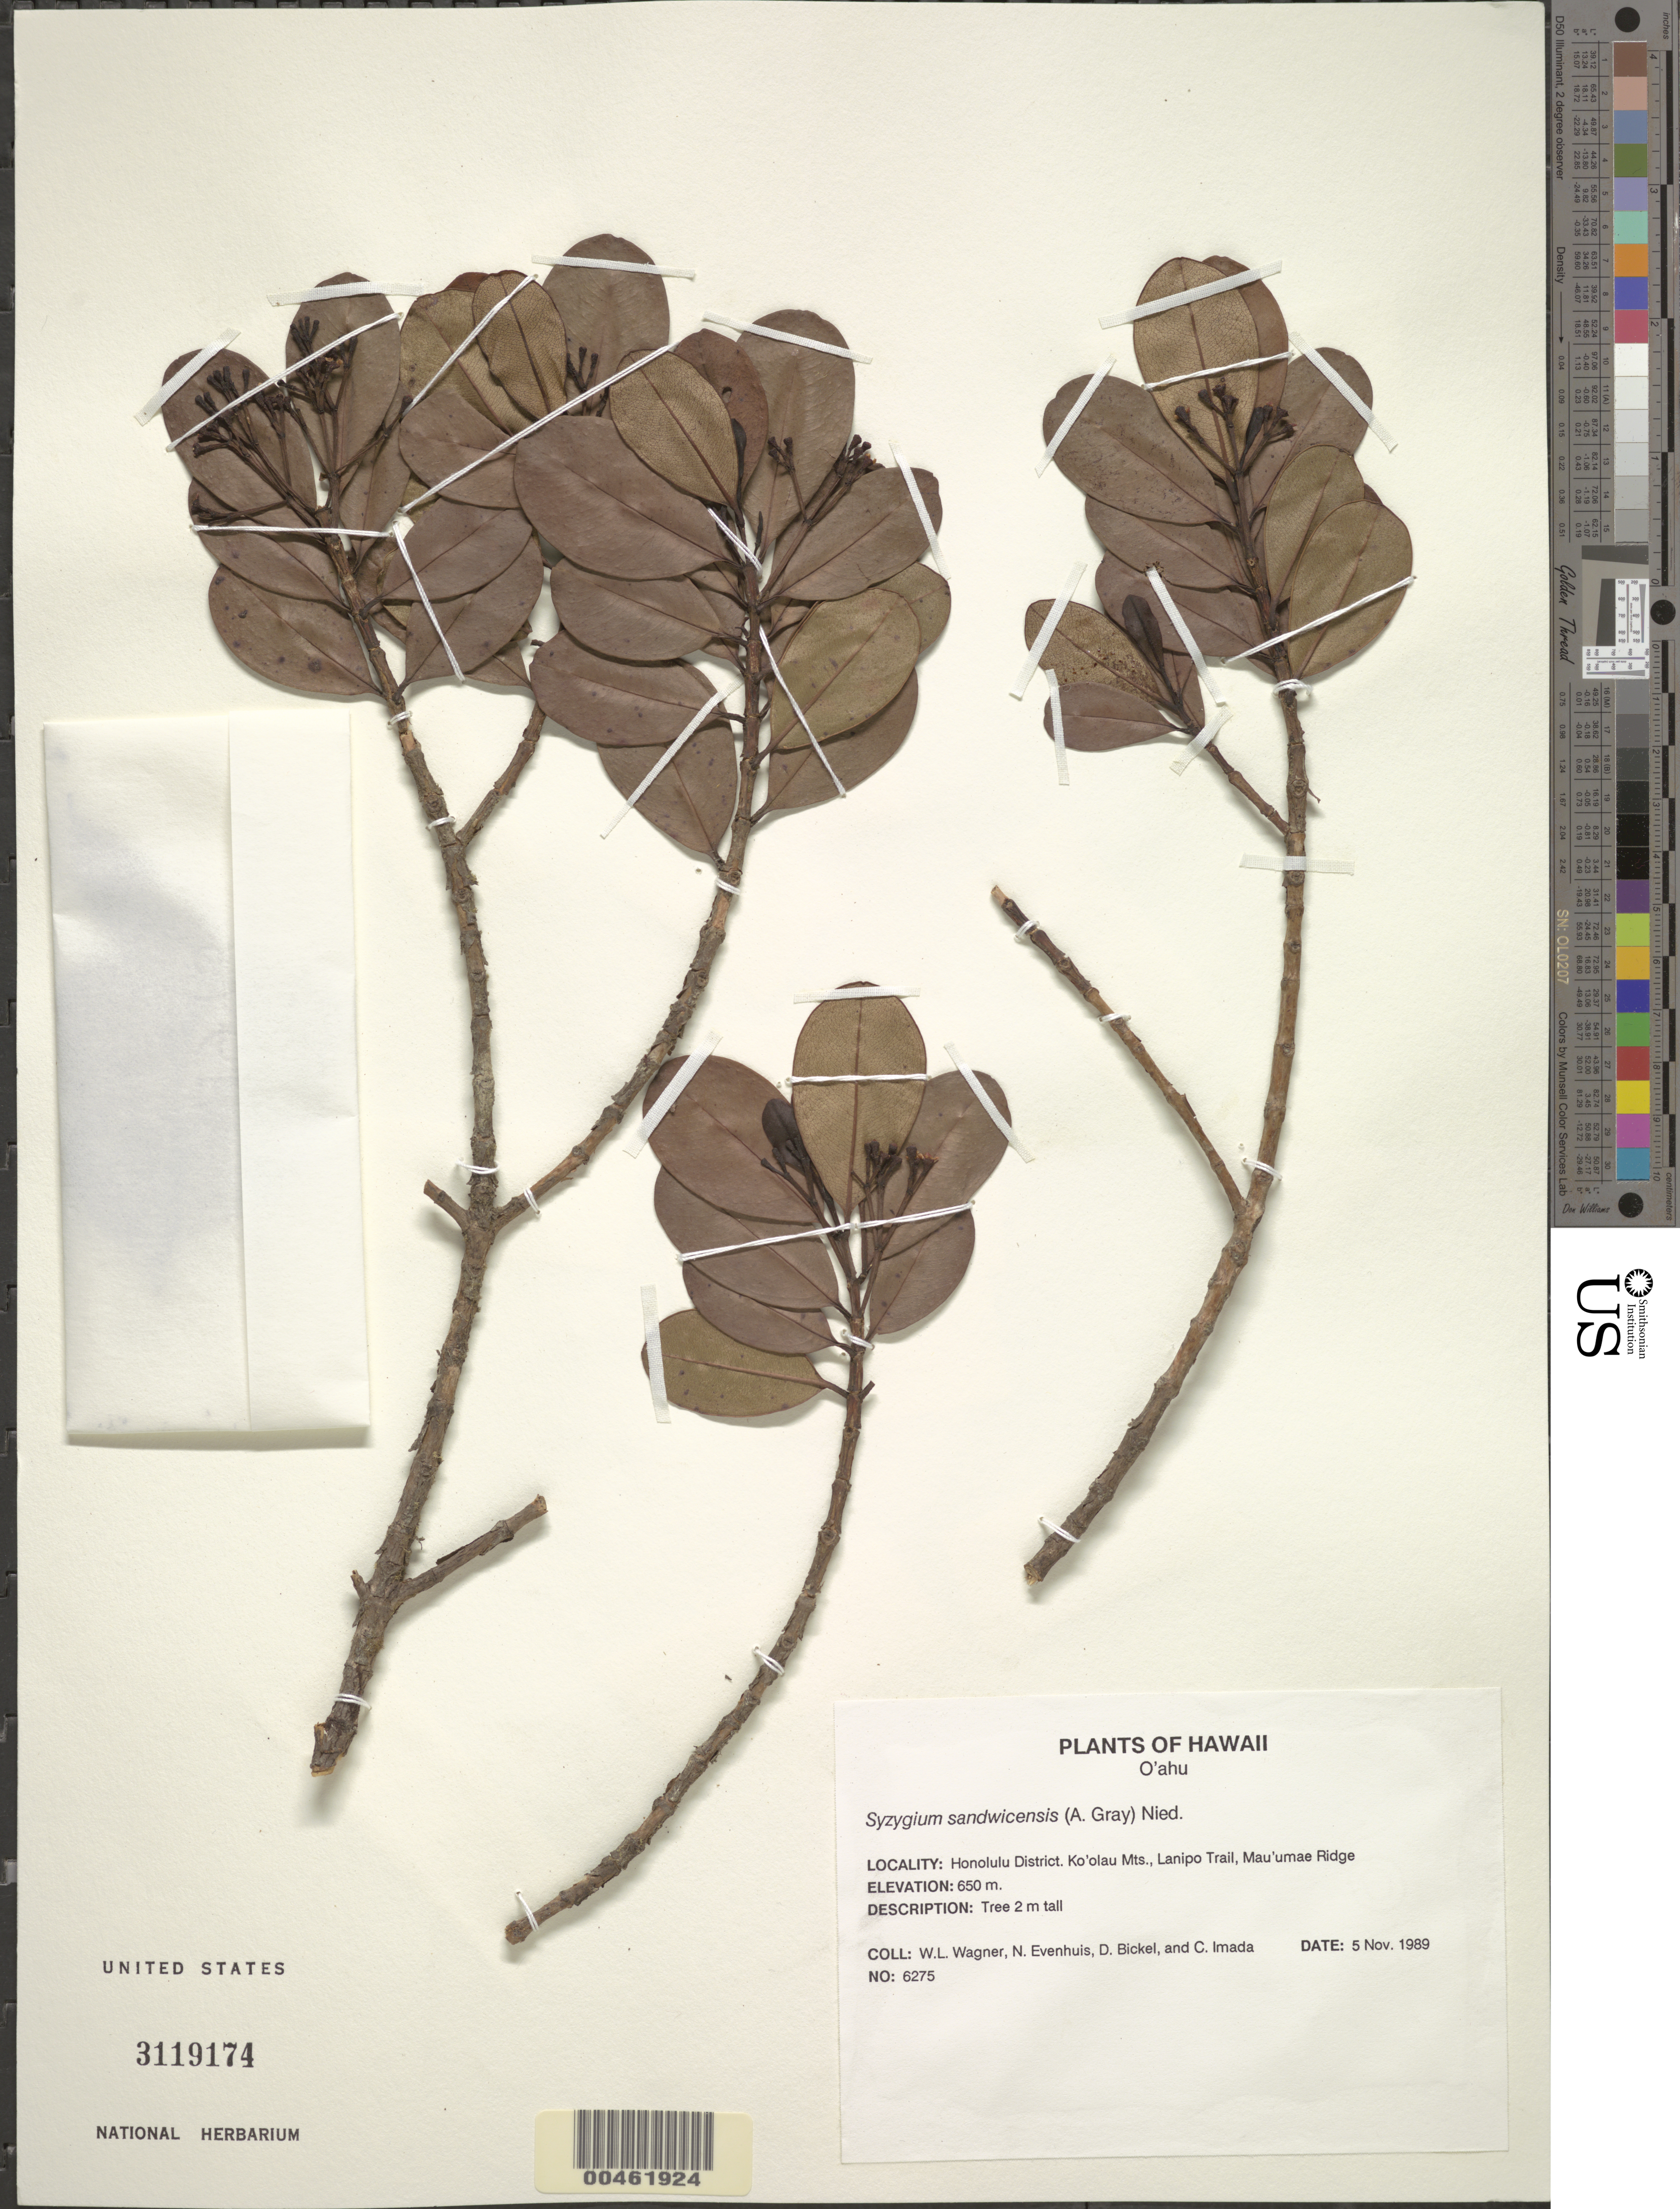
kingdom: Plantae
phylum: Tracheophyta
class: Magnoliopsida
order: Myrtales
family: Myrtaceae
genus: Syzygium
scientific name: Syzygium sandwicense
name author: (A. Gray) Müll. Stuttg.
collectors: W. L. Wagner, N. Evenhuis, D. Bickel & C. Imada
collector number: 6275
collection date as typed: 5 Nov 1989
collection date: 1989-11-05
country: United States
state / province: Hawaii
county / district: Honolulu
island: Oahu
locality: Honolulu District, Koolau Mountains, Lanipo Trail, Mau'umae Ridge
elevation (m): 650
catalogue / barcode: US 3119174